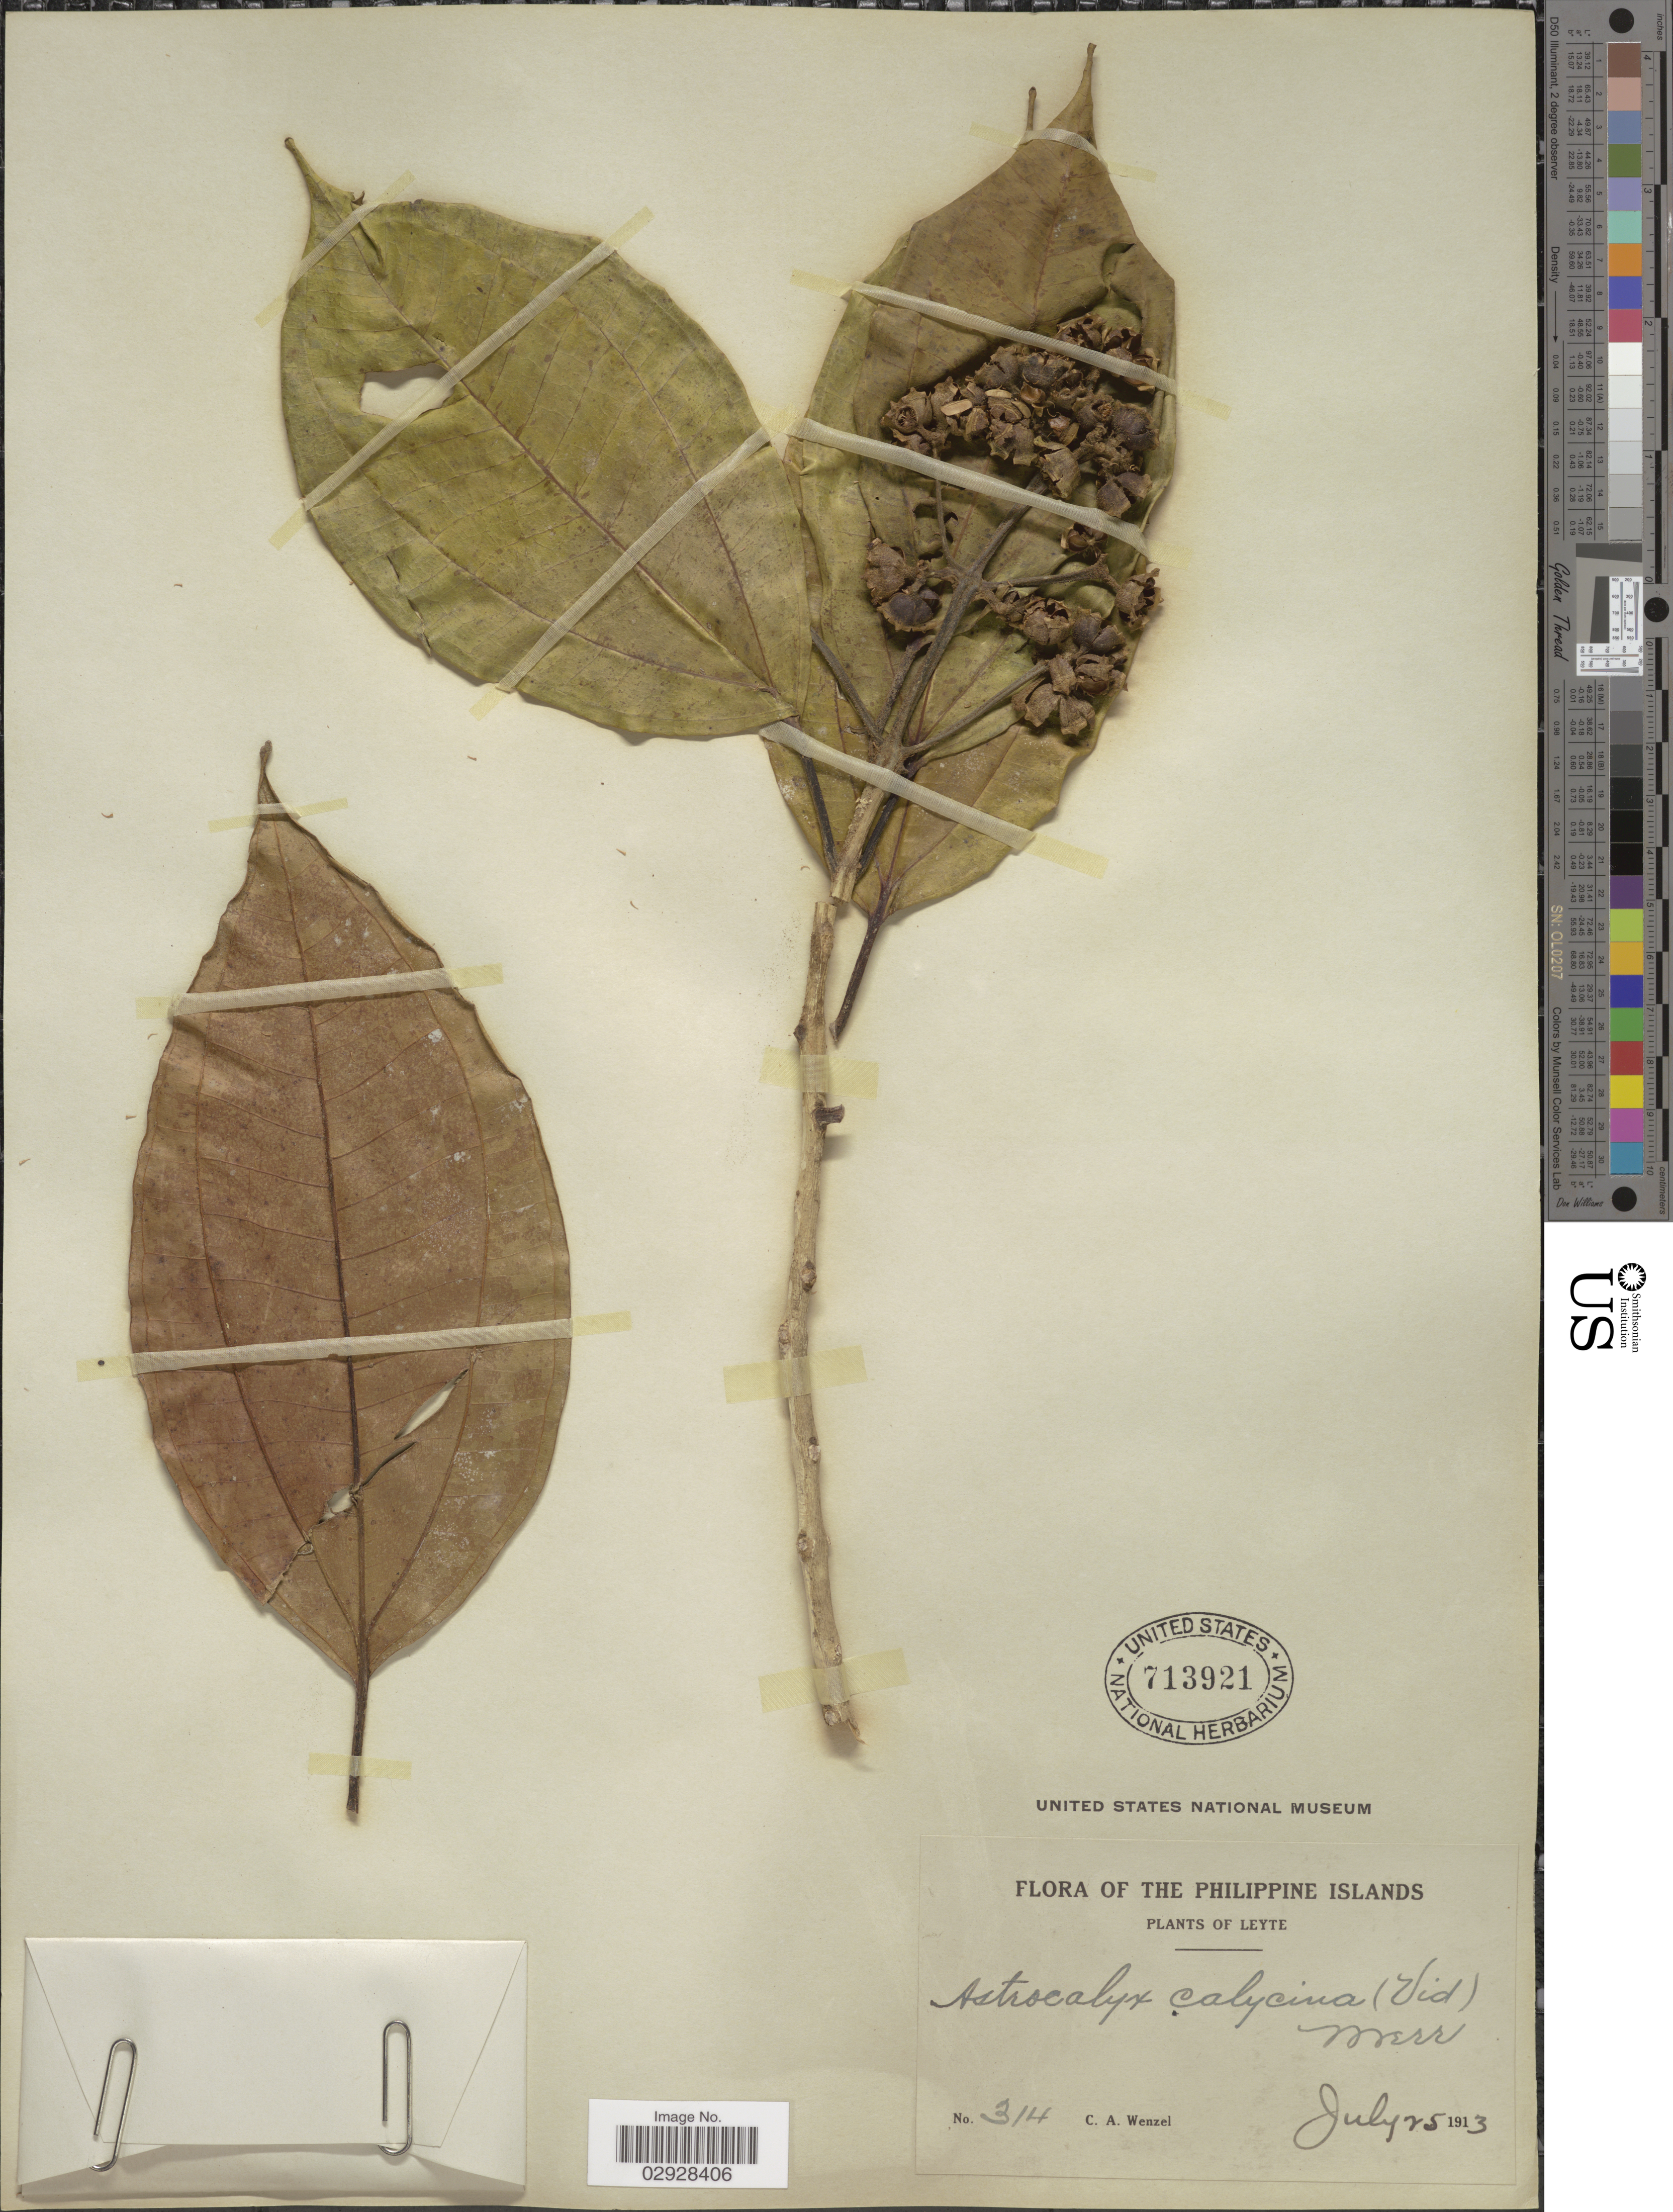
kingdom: Plantae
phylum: Tracheophyta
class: Magnoliopsida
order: Myrtales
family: Melastomataceae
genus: Astrocalyx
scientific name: Astrocalyx calycina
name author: Merr.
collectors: C. Wenzel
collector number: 314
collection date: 1913-07-25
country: Philippines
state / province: Eastern Visayas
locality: Philippine Islands. Leyte.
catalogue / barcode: US 713921